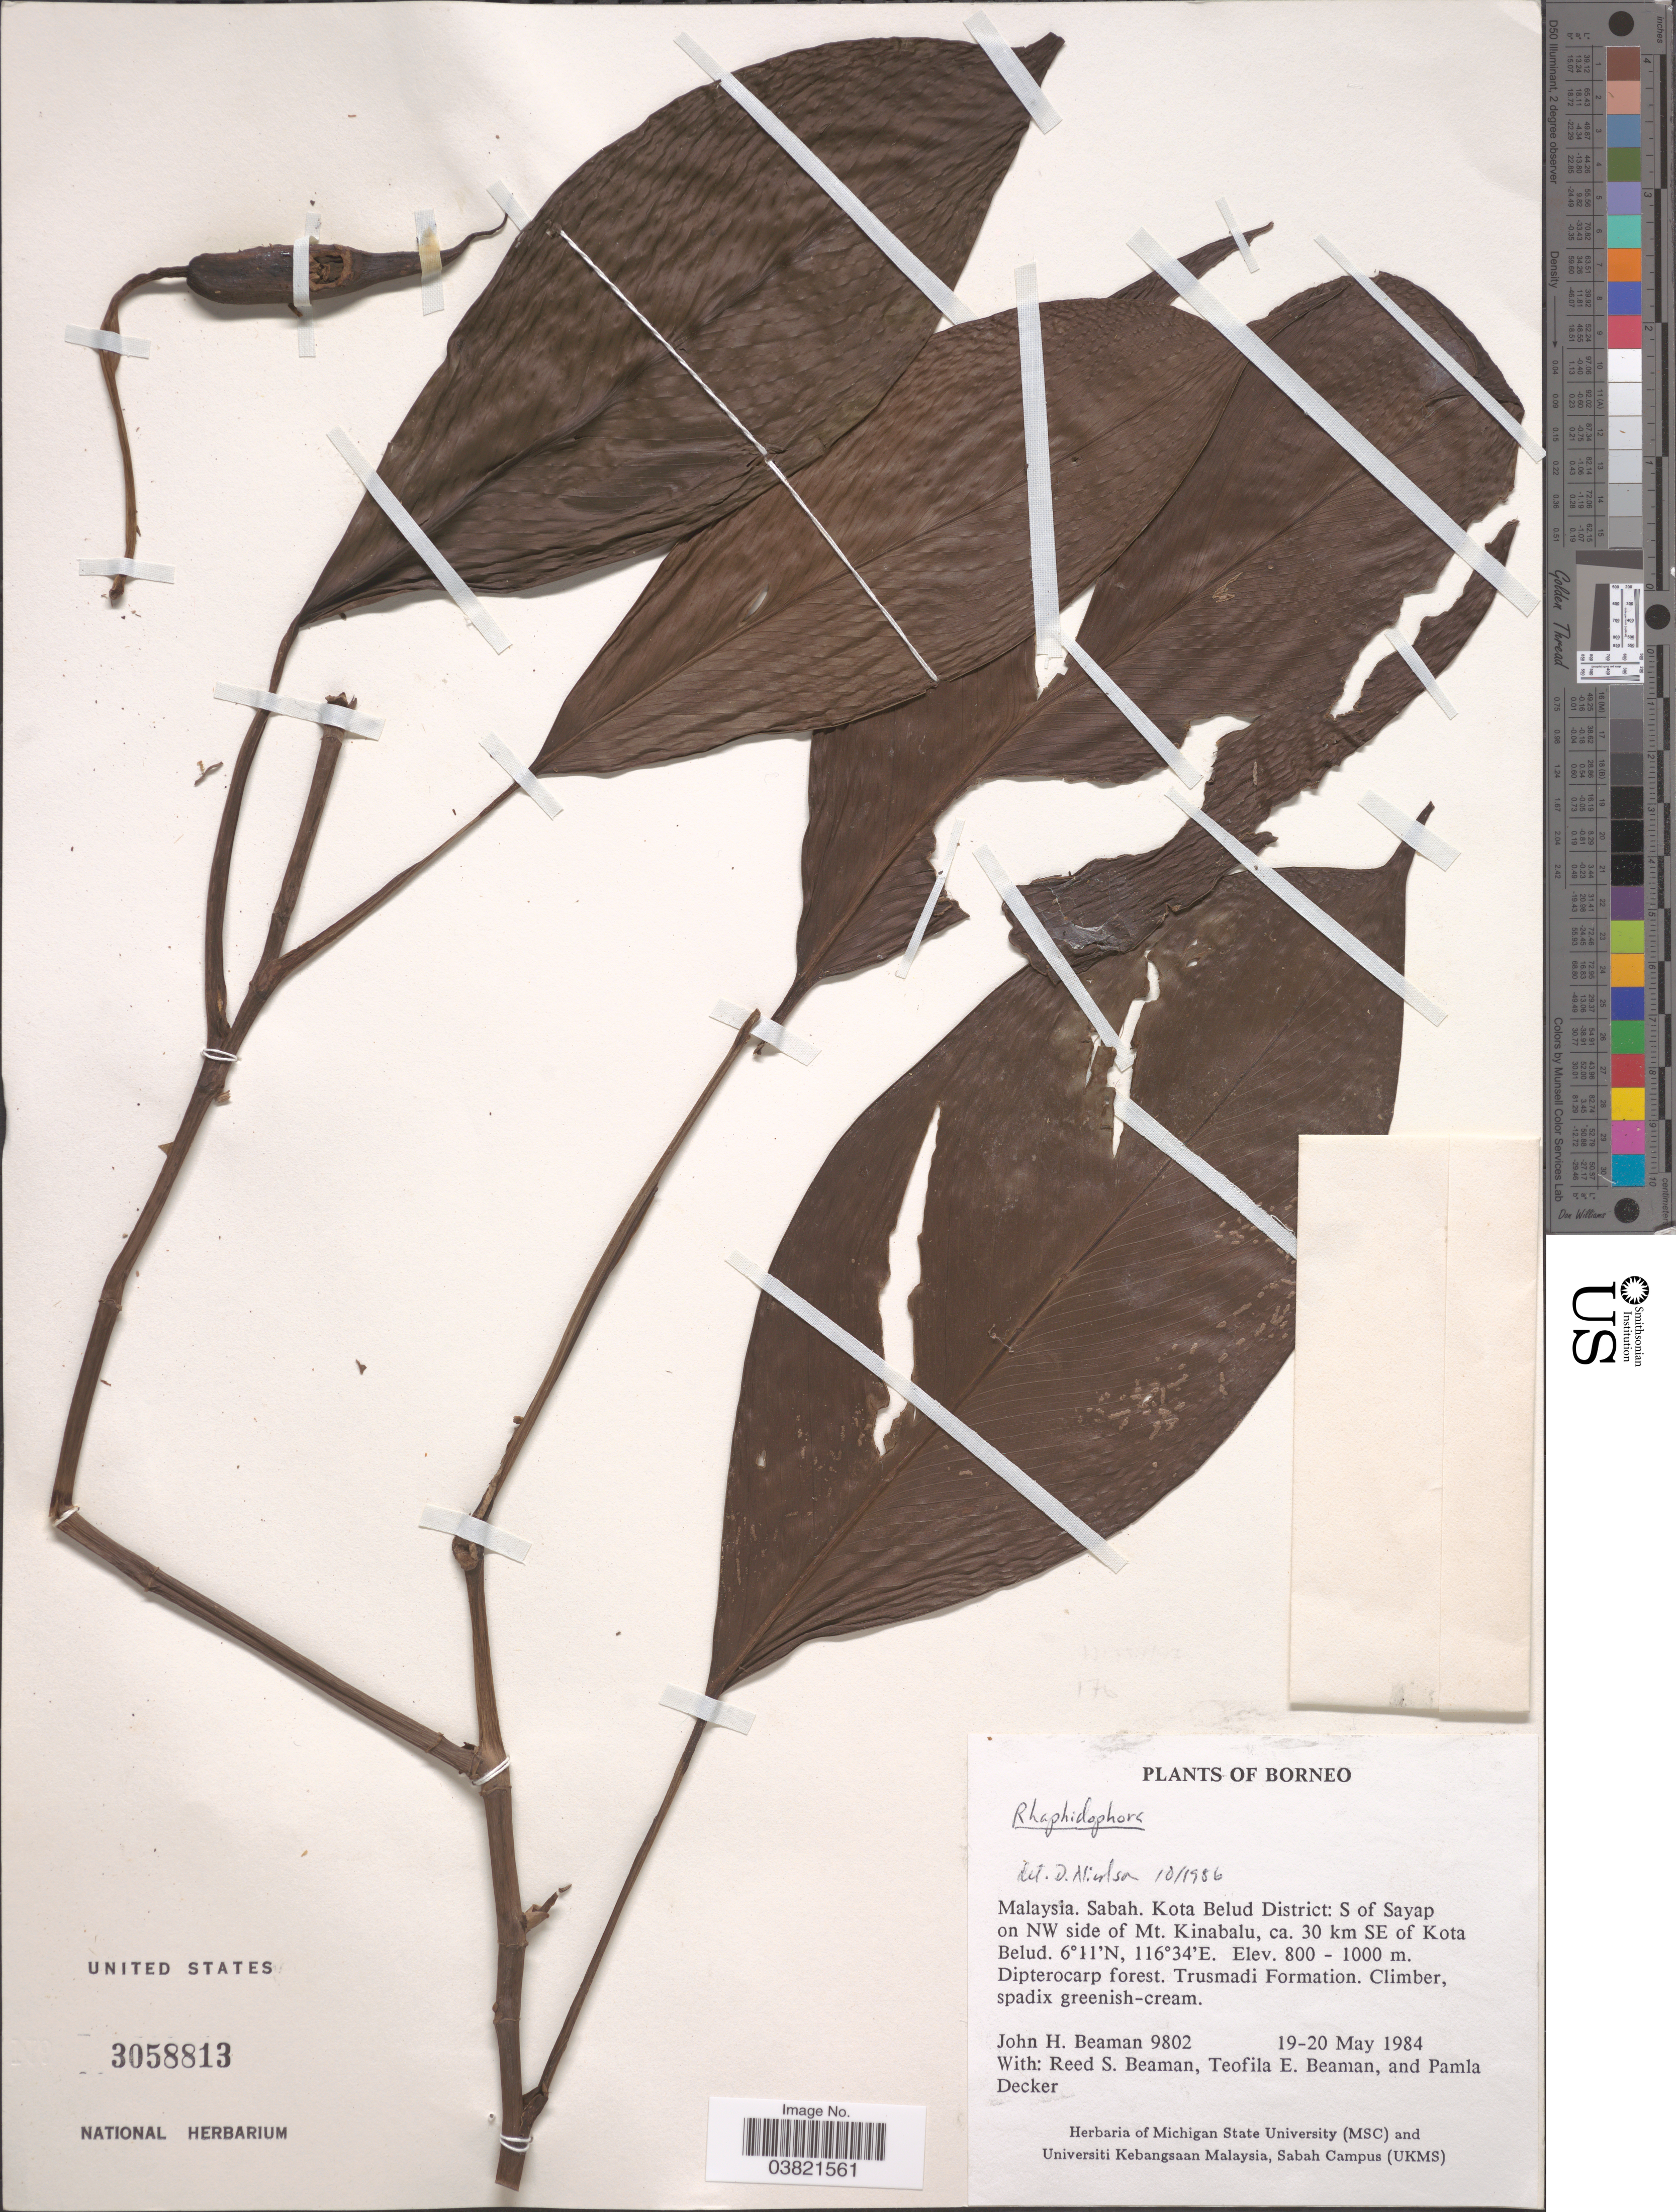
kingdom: Plantae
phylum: Tracheophyta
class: Liliopsida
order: Alismatales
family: Araceae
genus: Rhaphidophora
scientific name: Rhaphidophora sp.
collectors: J. H. Beaman, R. S. Beaman, T. E. Beaman & P. Decker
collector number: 9802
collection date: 1984-05-19/1984-05-20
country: Malaysia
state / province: Sabah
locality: Borneo. Kota Belud District: S of Sayap on NW side of Mt. Kinabalu, ca. 30 km SE of Kota Belud.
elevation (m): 800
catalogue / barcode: US 3058813